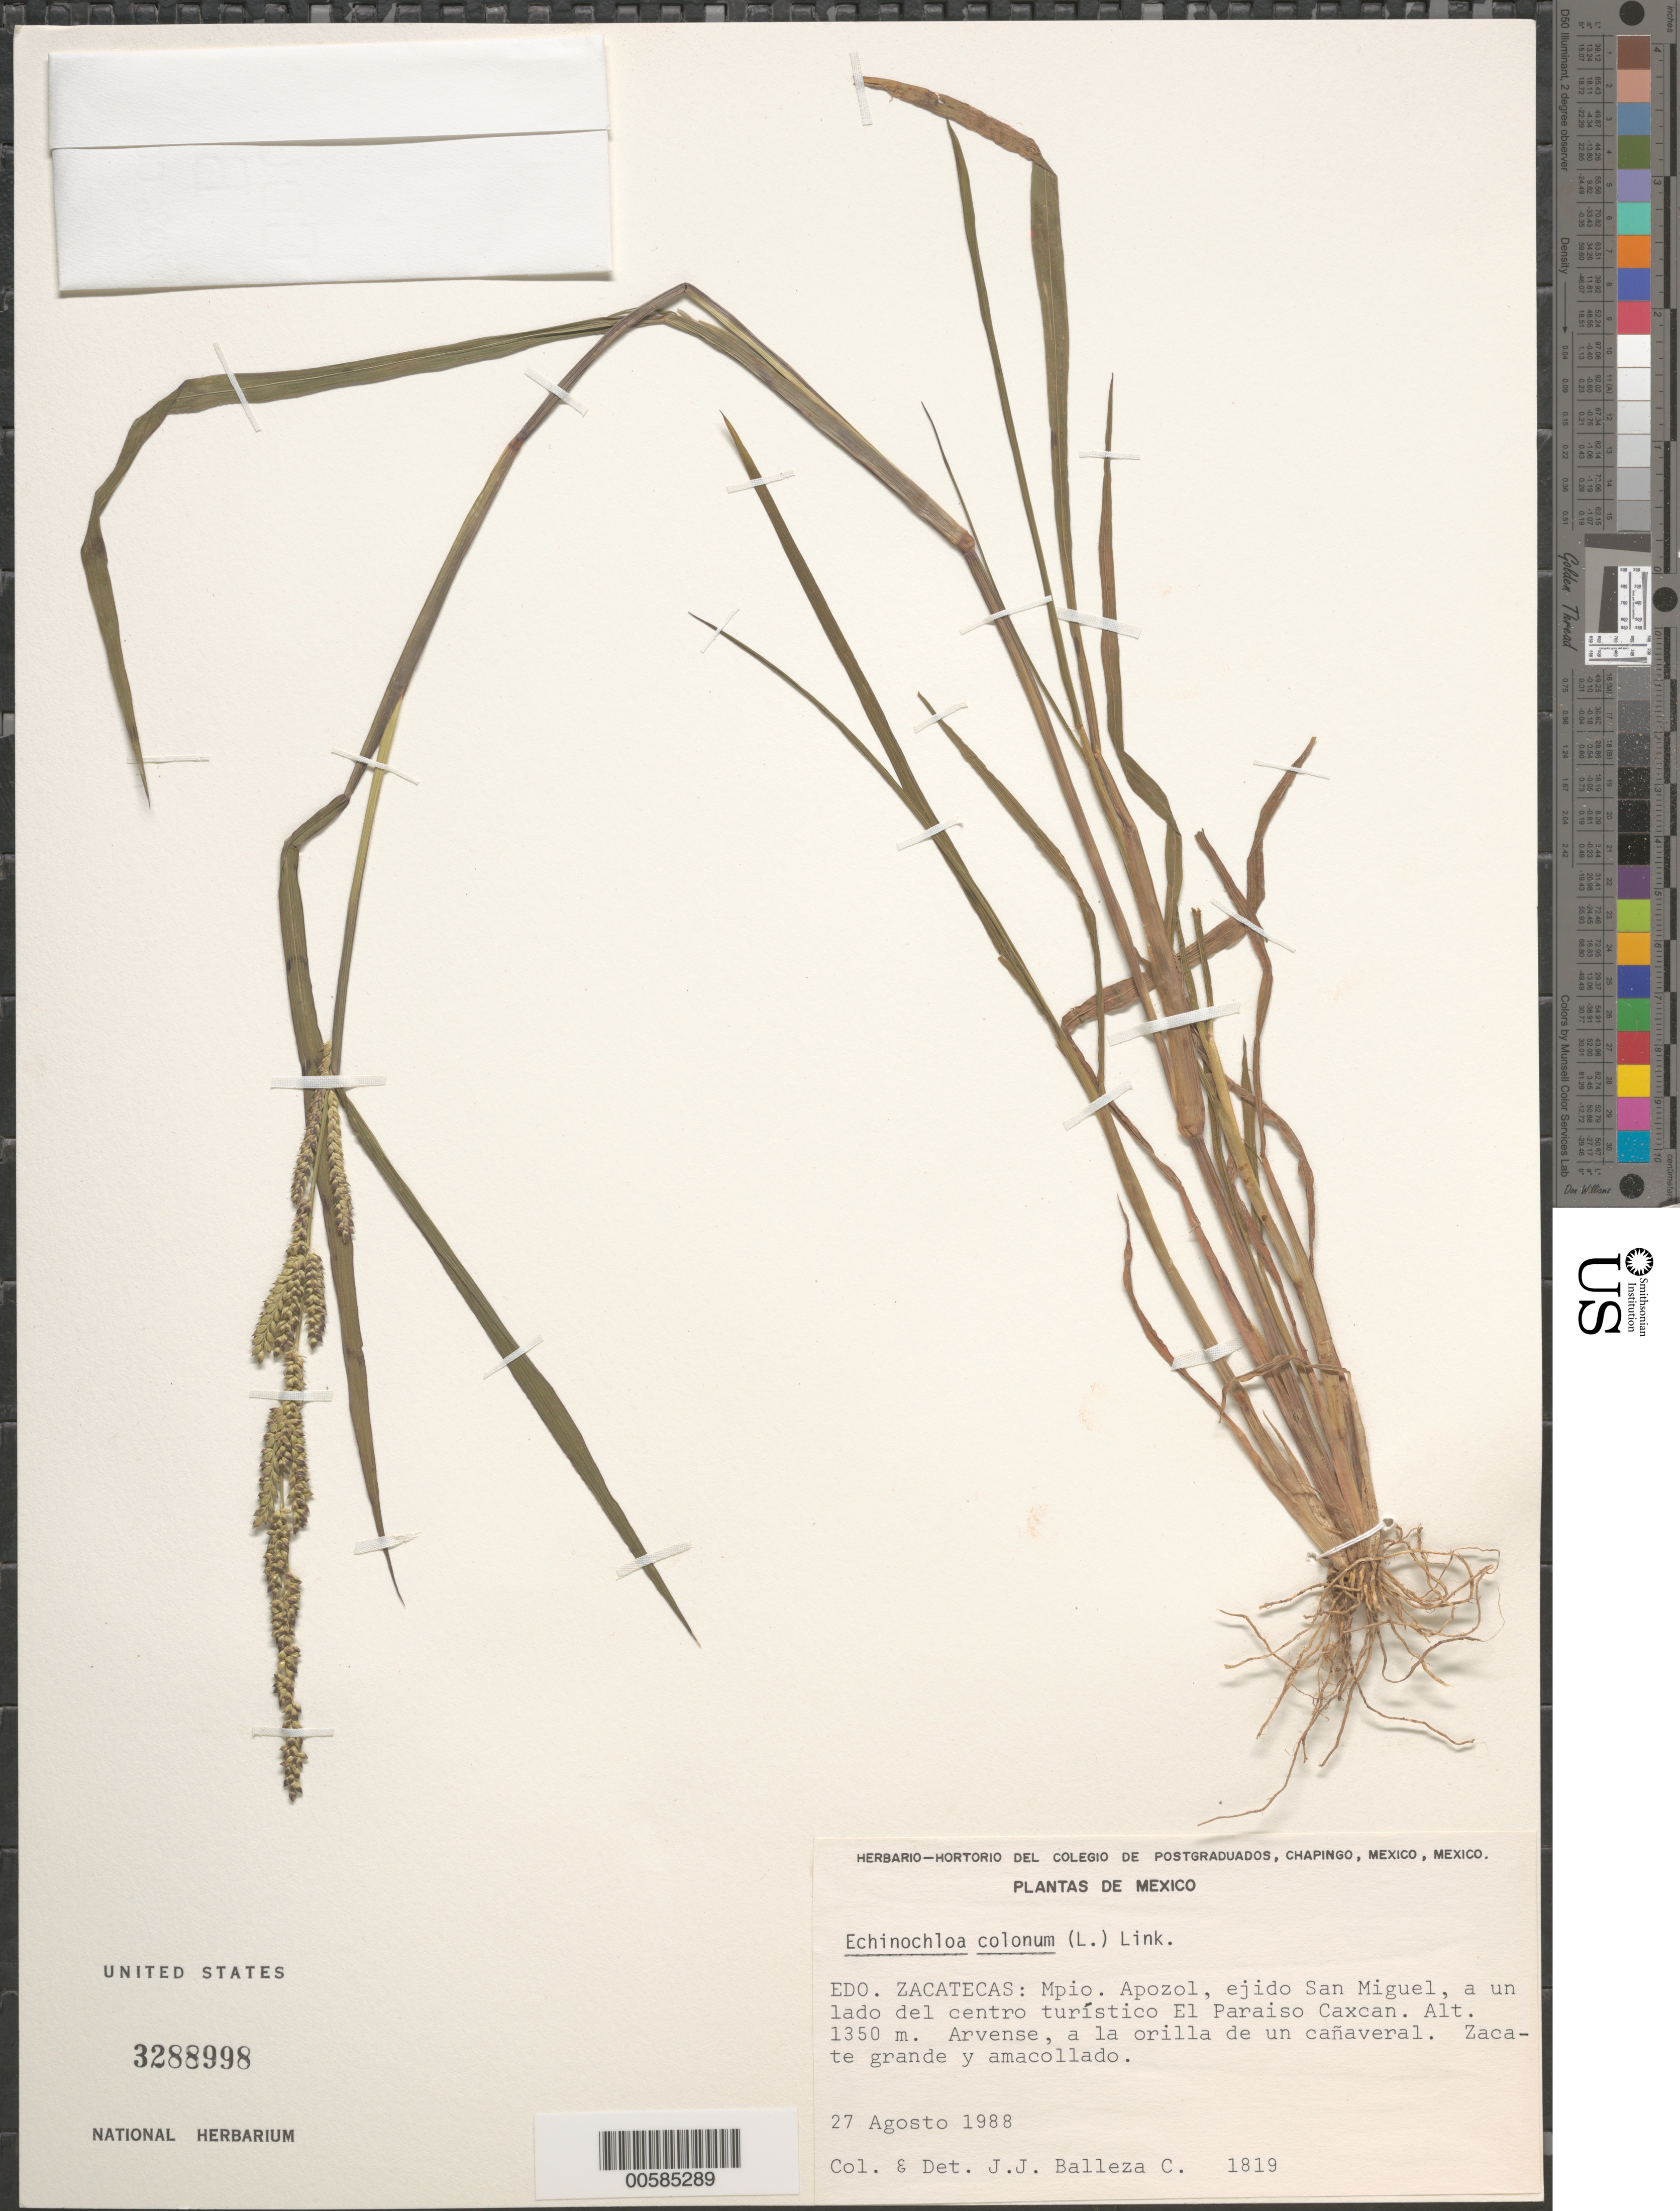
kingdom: Plantae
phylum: Tracheophyta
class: Liliopsida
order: Poales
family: Poaceae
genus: Echinochloa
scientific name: Echinochloa colona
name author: (L.) Link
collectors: J. J. Balleza C.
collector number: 1819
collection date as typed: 27 Aug 1988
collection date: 1988-08-27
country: Mexico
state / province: Zacatecas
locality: Mpio Apozol, ejido San Miguel, a un lado del centro turfstico El Paraiso Caxcan.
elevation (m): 1350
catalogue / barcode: US 3288998